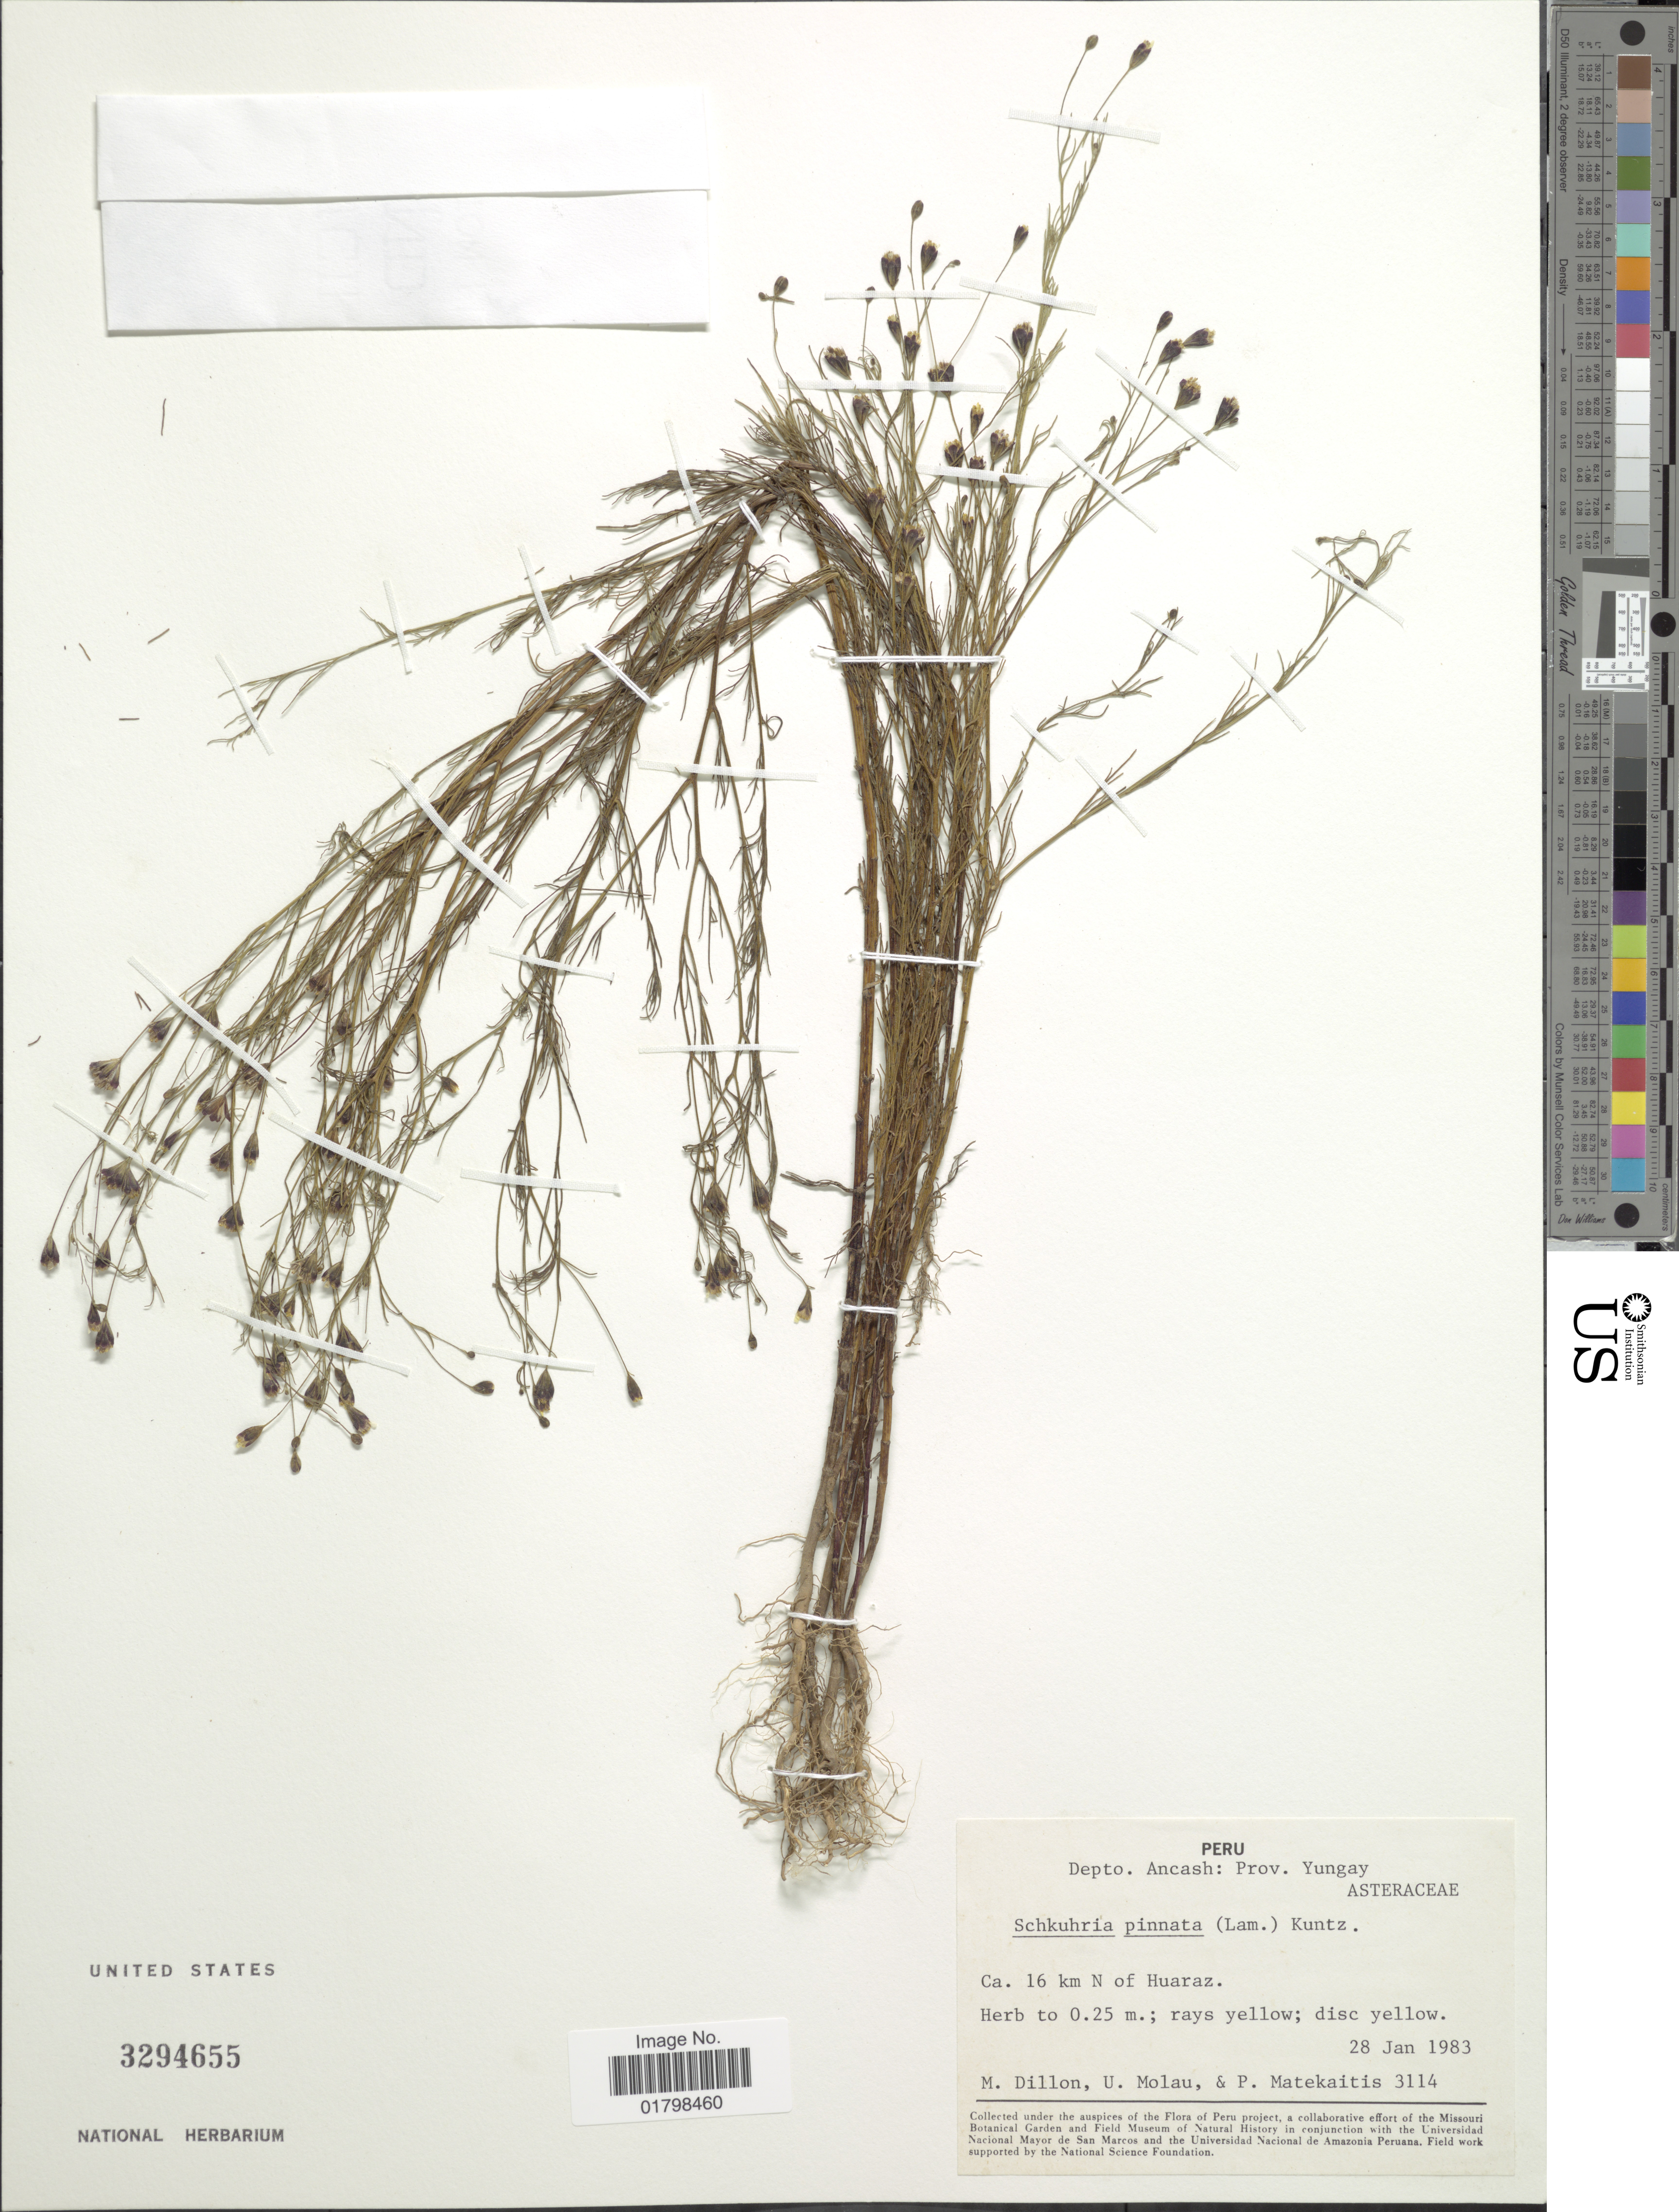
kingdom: Plantae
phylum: Tracheophyta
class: Magnoliopsida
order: Asterales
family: Asteraceae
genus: Schkuhria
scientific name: Schkuhria pinnata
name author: (Lam.) Kuntze ex Thell.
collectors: M. O. Dillon, U. Molau & P. Matekaitis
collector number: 3114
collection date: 1983-01-28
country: Peru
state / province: Ancash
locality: Prov. Yungay, Ca. 16 km N of Huaraz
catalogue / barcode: US 3294655